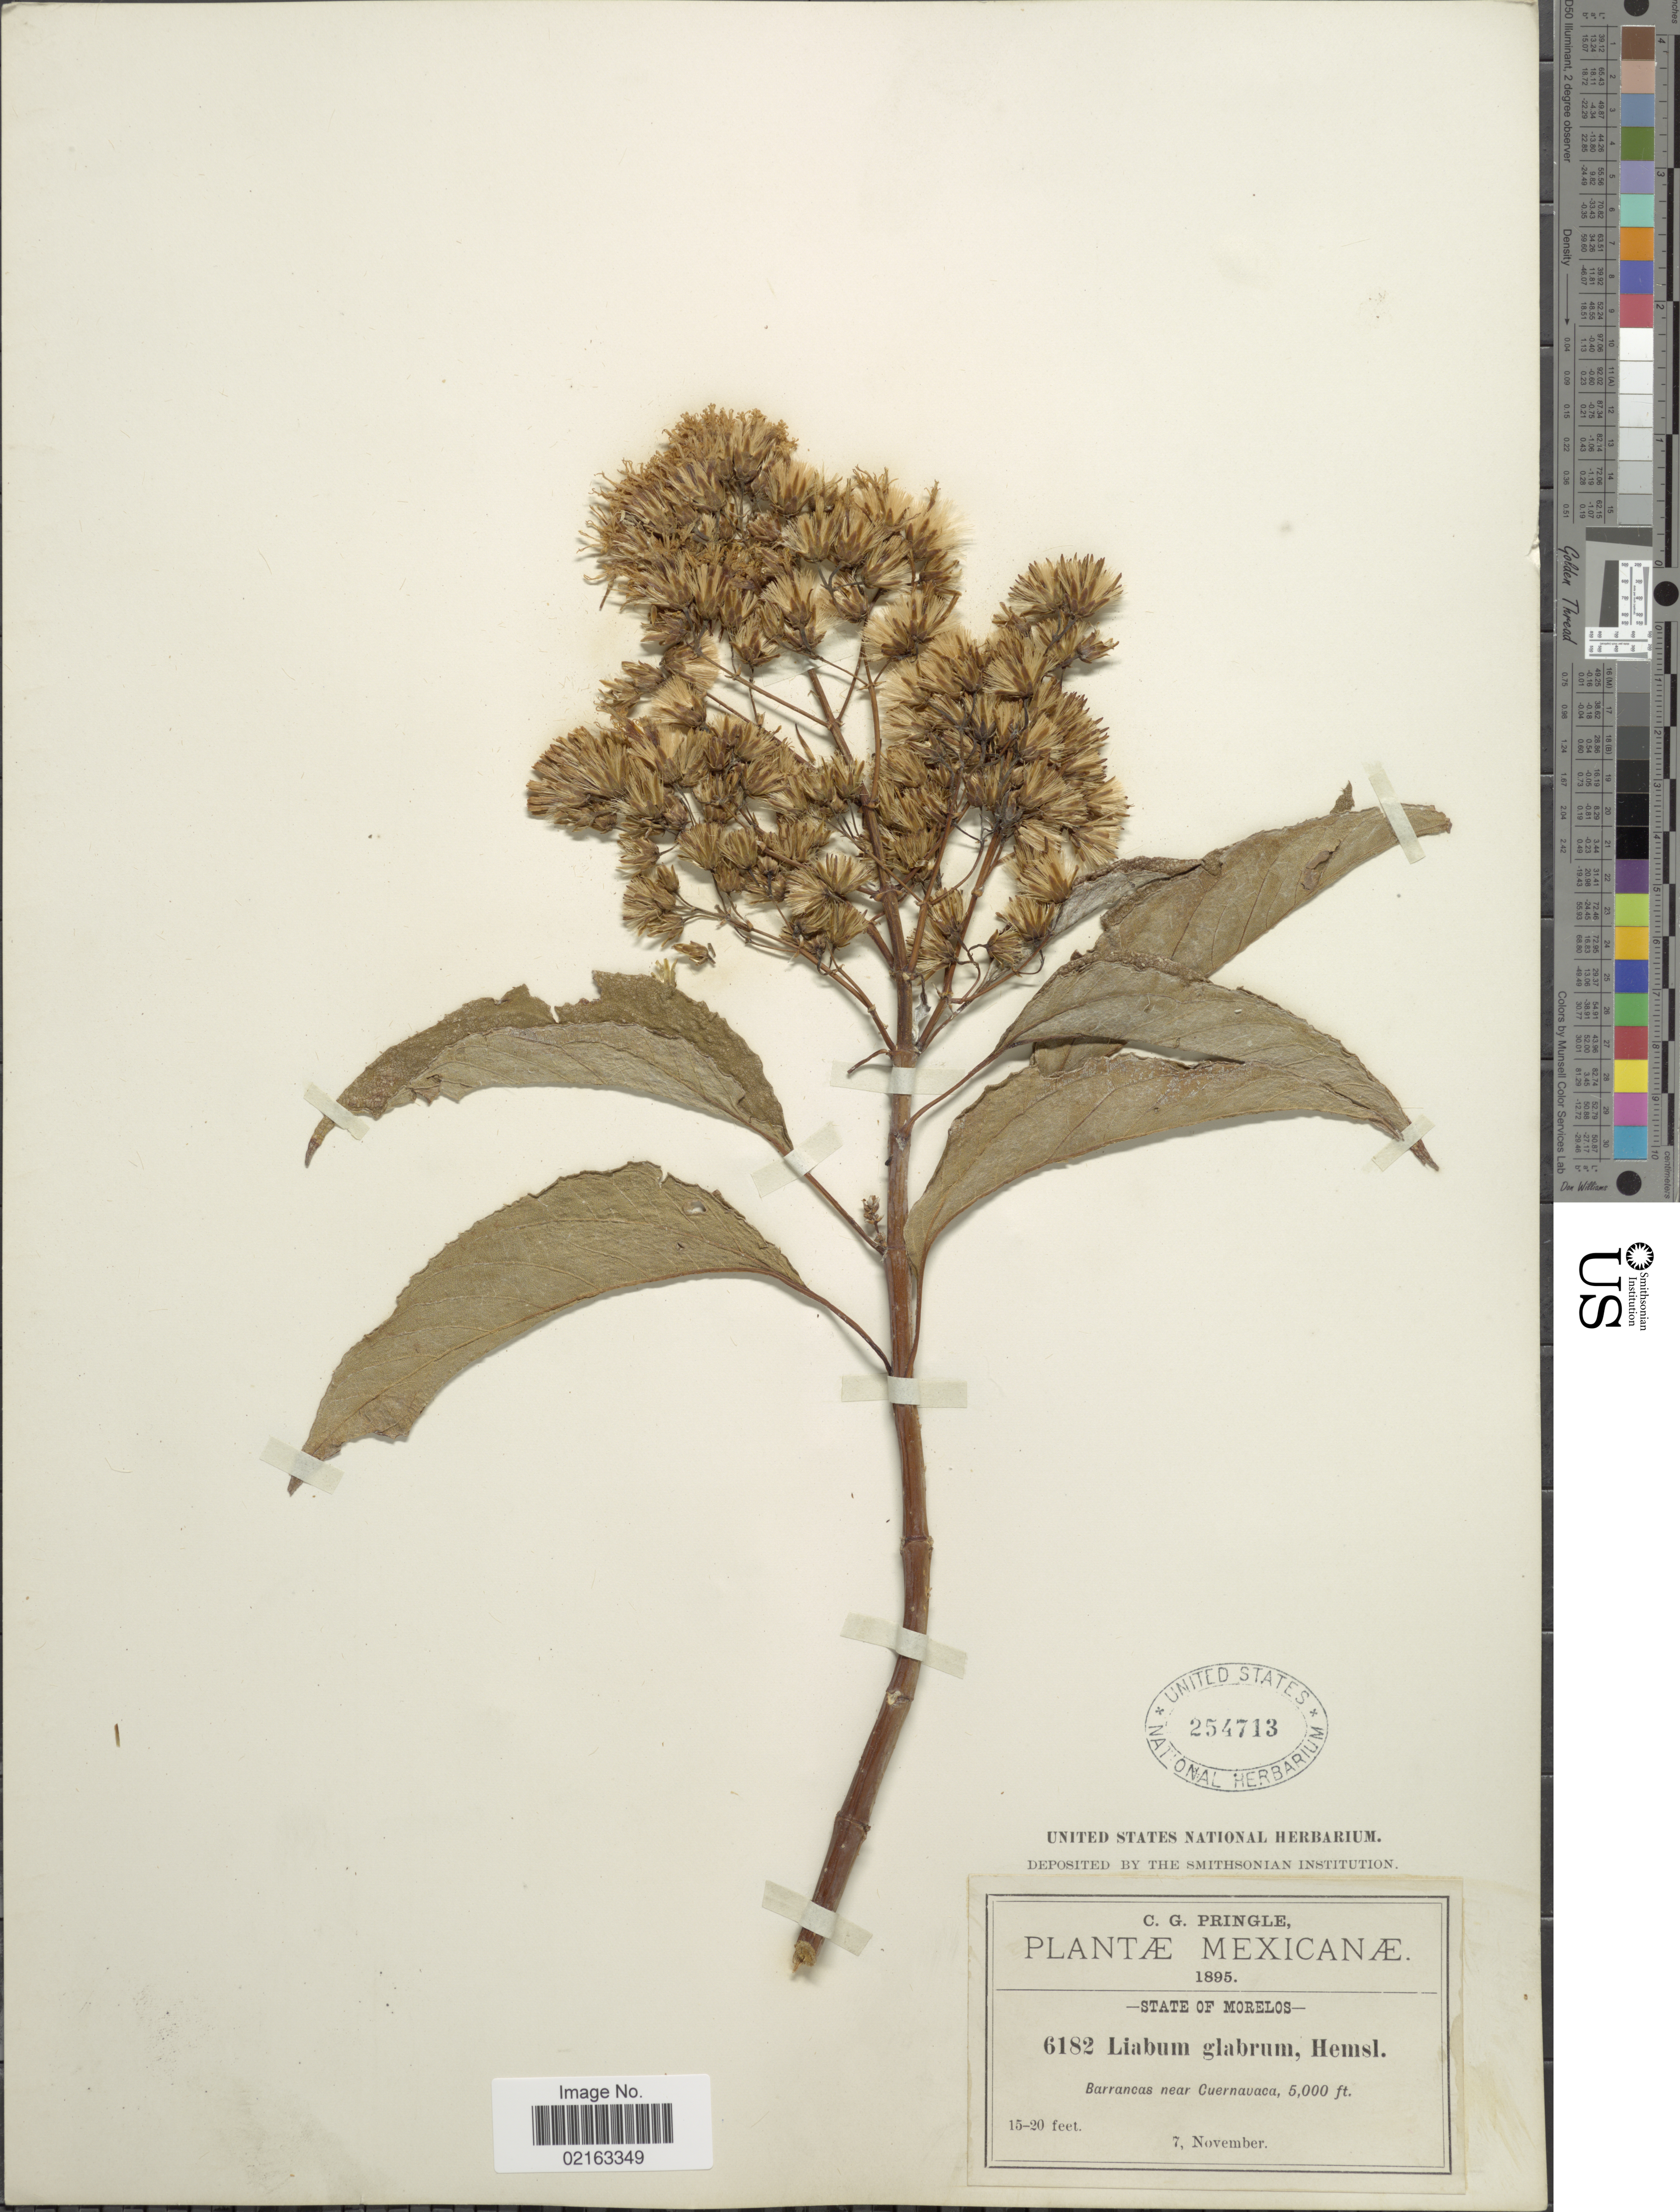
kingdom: Plantae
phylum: Tracheophyta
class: Magnoliopsida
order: Asterales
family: Asteraceae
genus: Sinclairia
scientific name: Sinclairia glabra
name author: (Hemsl.) Rydb.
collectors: C. G. Pringle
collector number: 6182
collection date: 1895-11-07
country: Mexico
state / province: Morelos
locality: State of Morelos. Barrancas near Cuernavaca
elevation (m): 1524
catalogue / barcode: US 254713